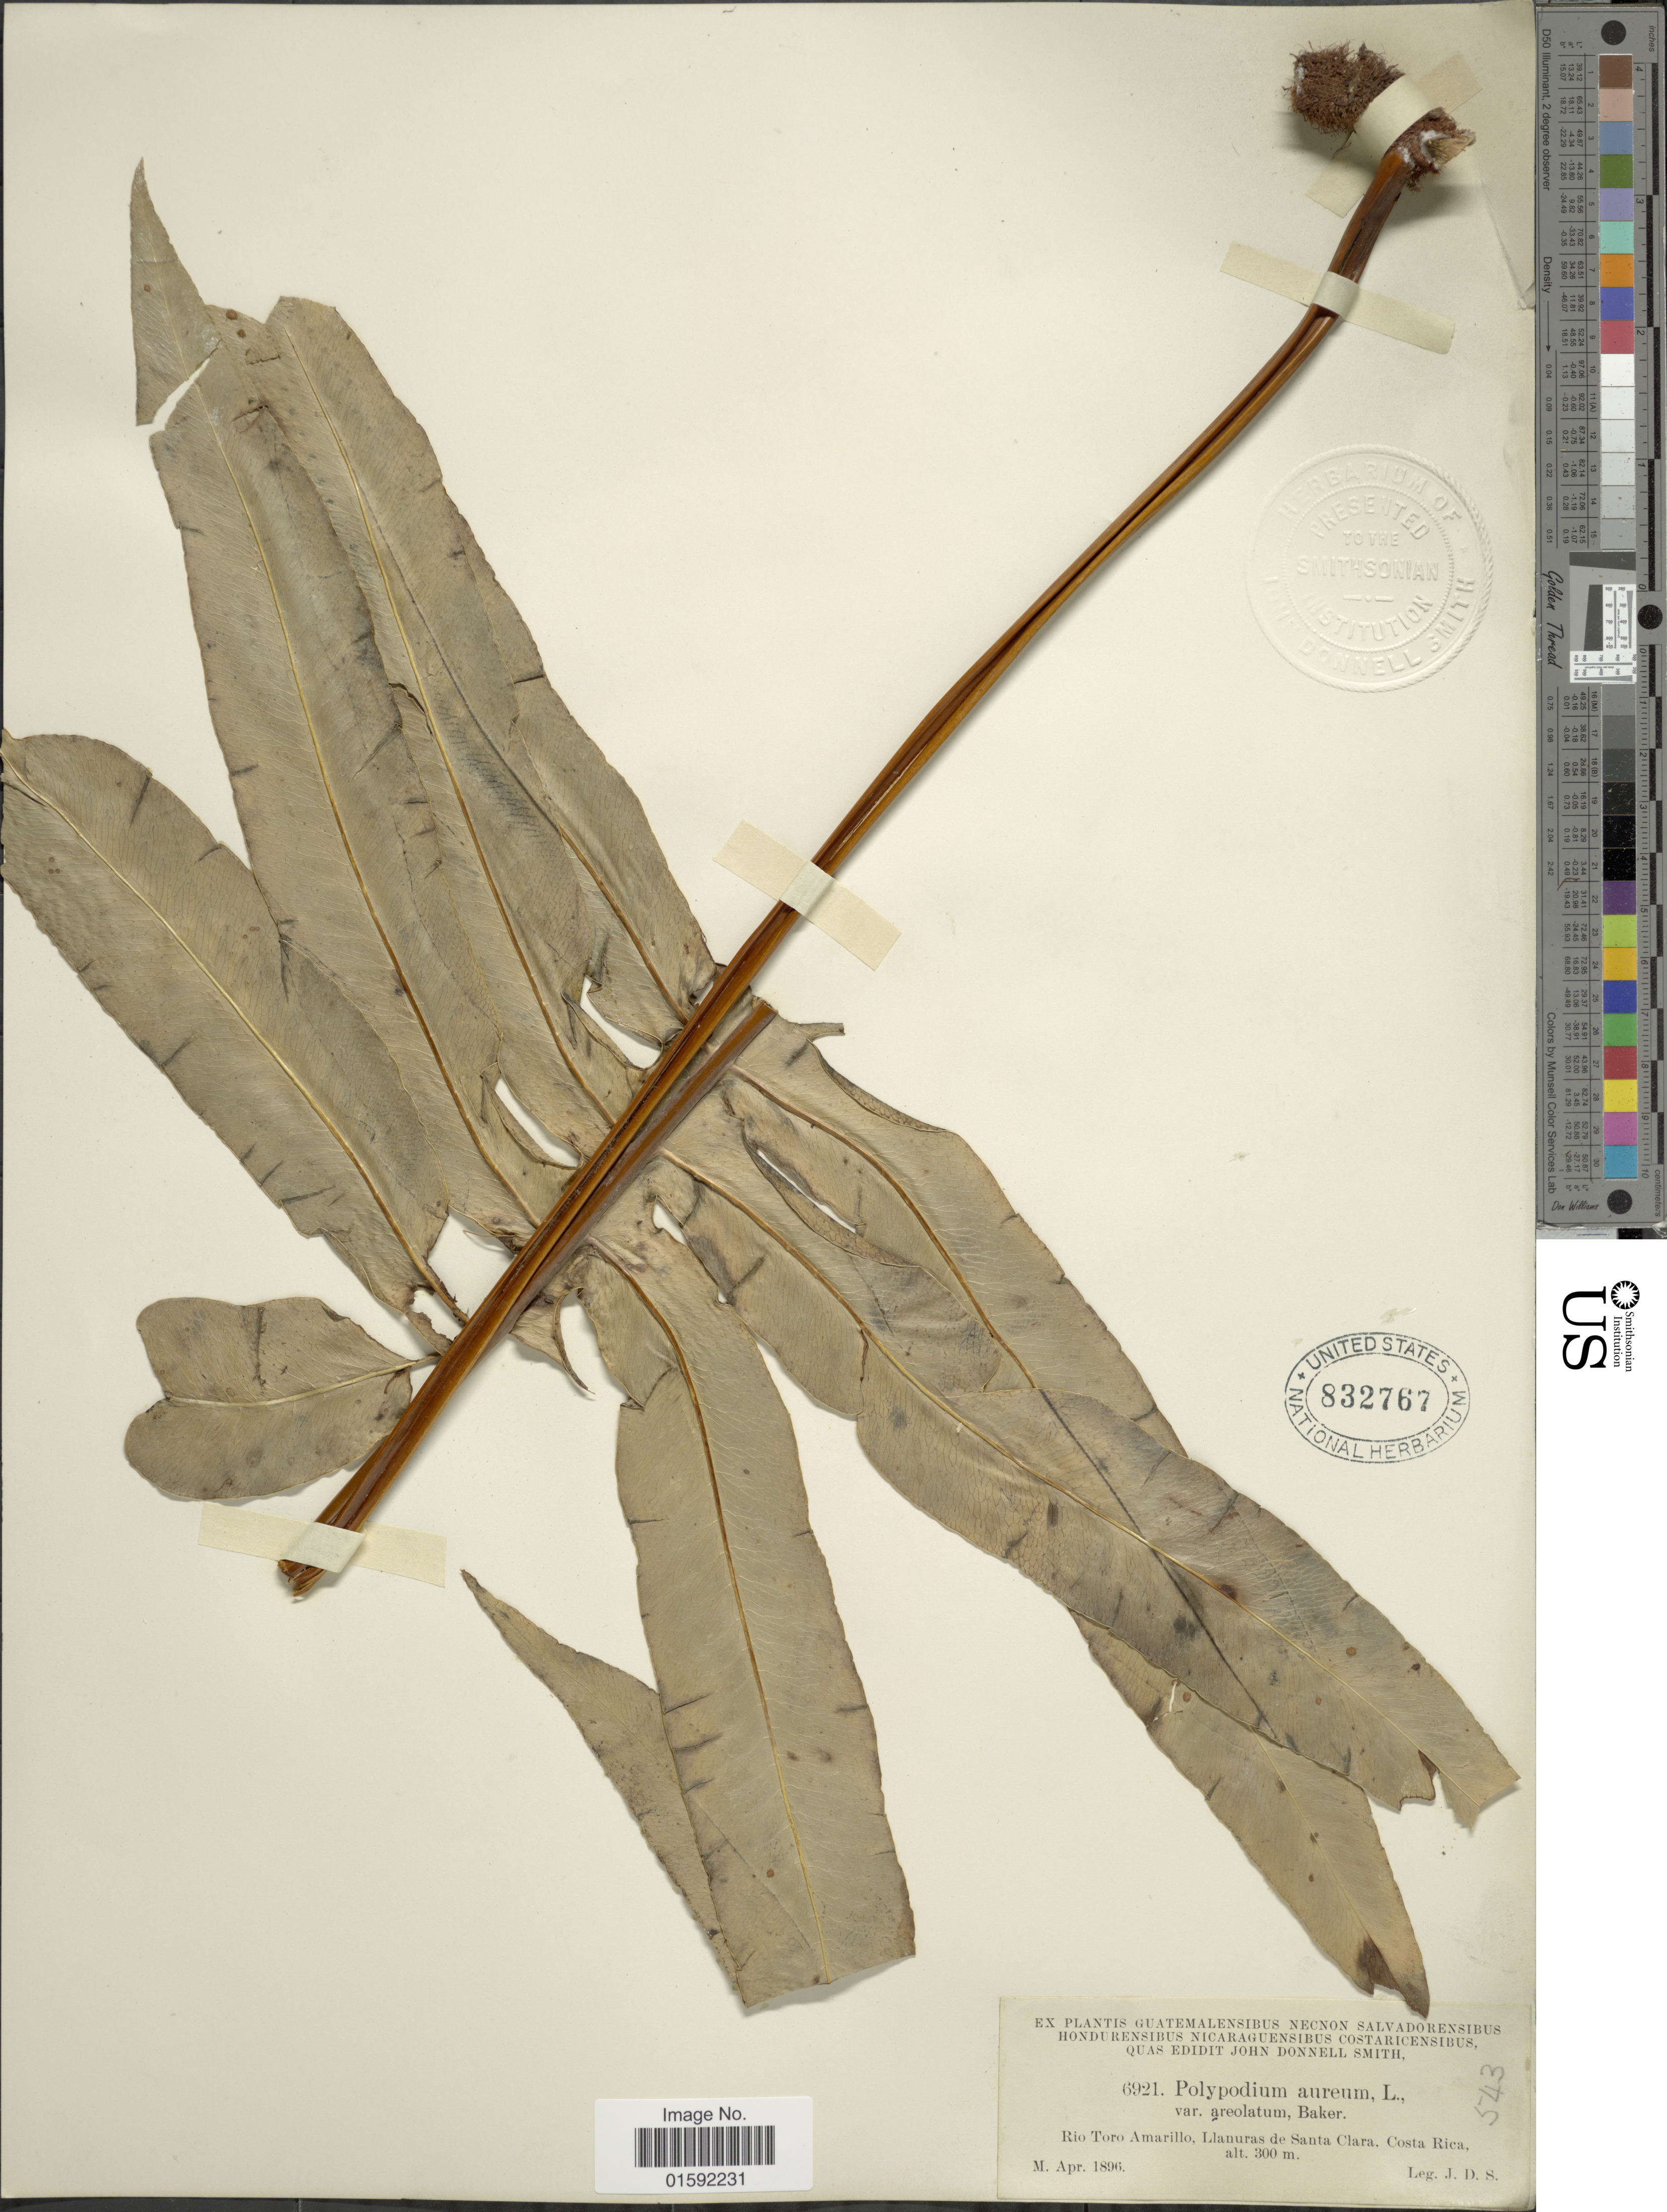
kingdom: Plantae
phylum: Tracheophyta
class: Polypodiopsida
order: Polypodiales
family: Polypodiaceae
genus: Phlebodium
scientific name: Phlebodium pseudoaureum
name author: (Cav.) Lellinger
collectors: J. Donnell Smith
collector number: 6921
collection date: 1896-04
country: Costa Rica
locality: Costa Rica, Rio Toro Amarillo, Llanuras de Santa Clara.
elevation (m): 300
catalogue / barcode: US 832767